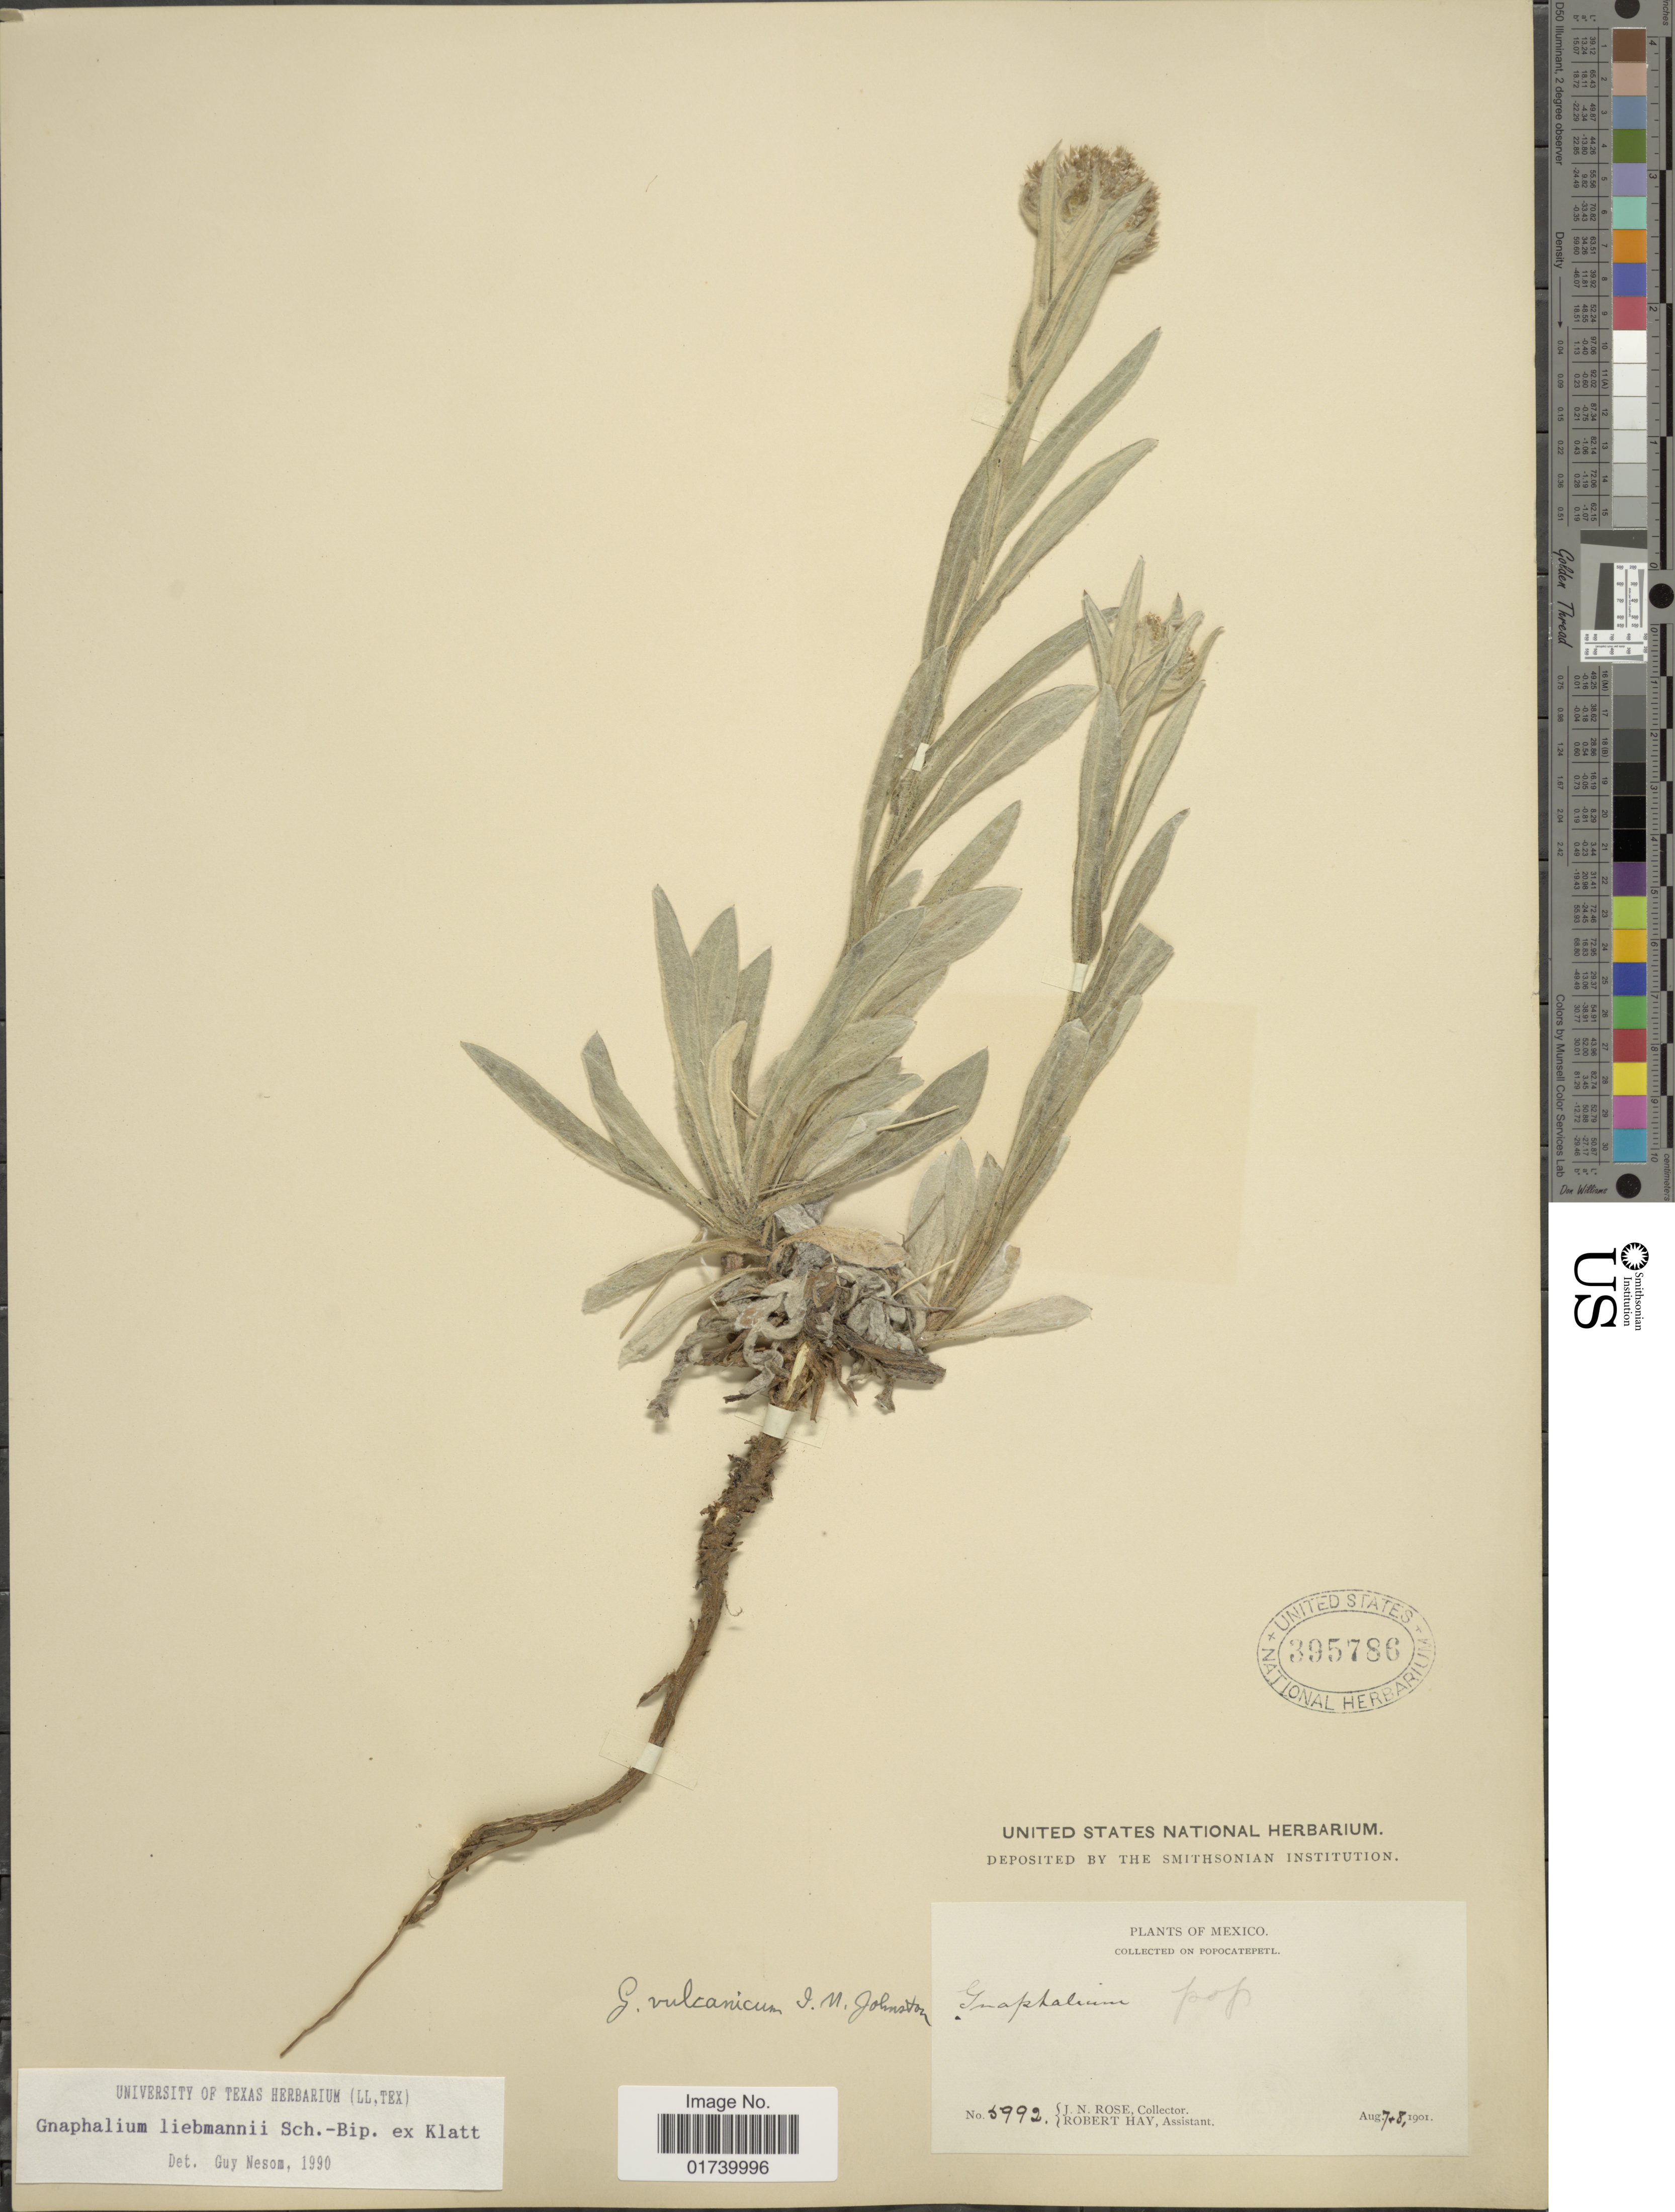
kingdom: Plantae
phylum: Tracheophyta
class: Magnoliopsida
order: Asterales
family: Asteraceae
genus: Pseudognaphalium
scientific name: Pseudognaphalium liebmannii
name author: (Sch. Bip. ex Klatt) Anderb.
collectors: J. N. Rose & R. H. Hay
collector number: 5992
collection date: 1901-08-07/1901-08-08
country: Mexico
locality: Popocatepeti.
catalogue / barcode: US 395786